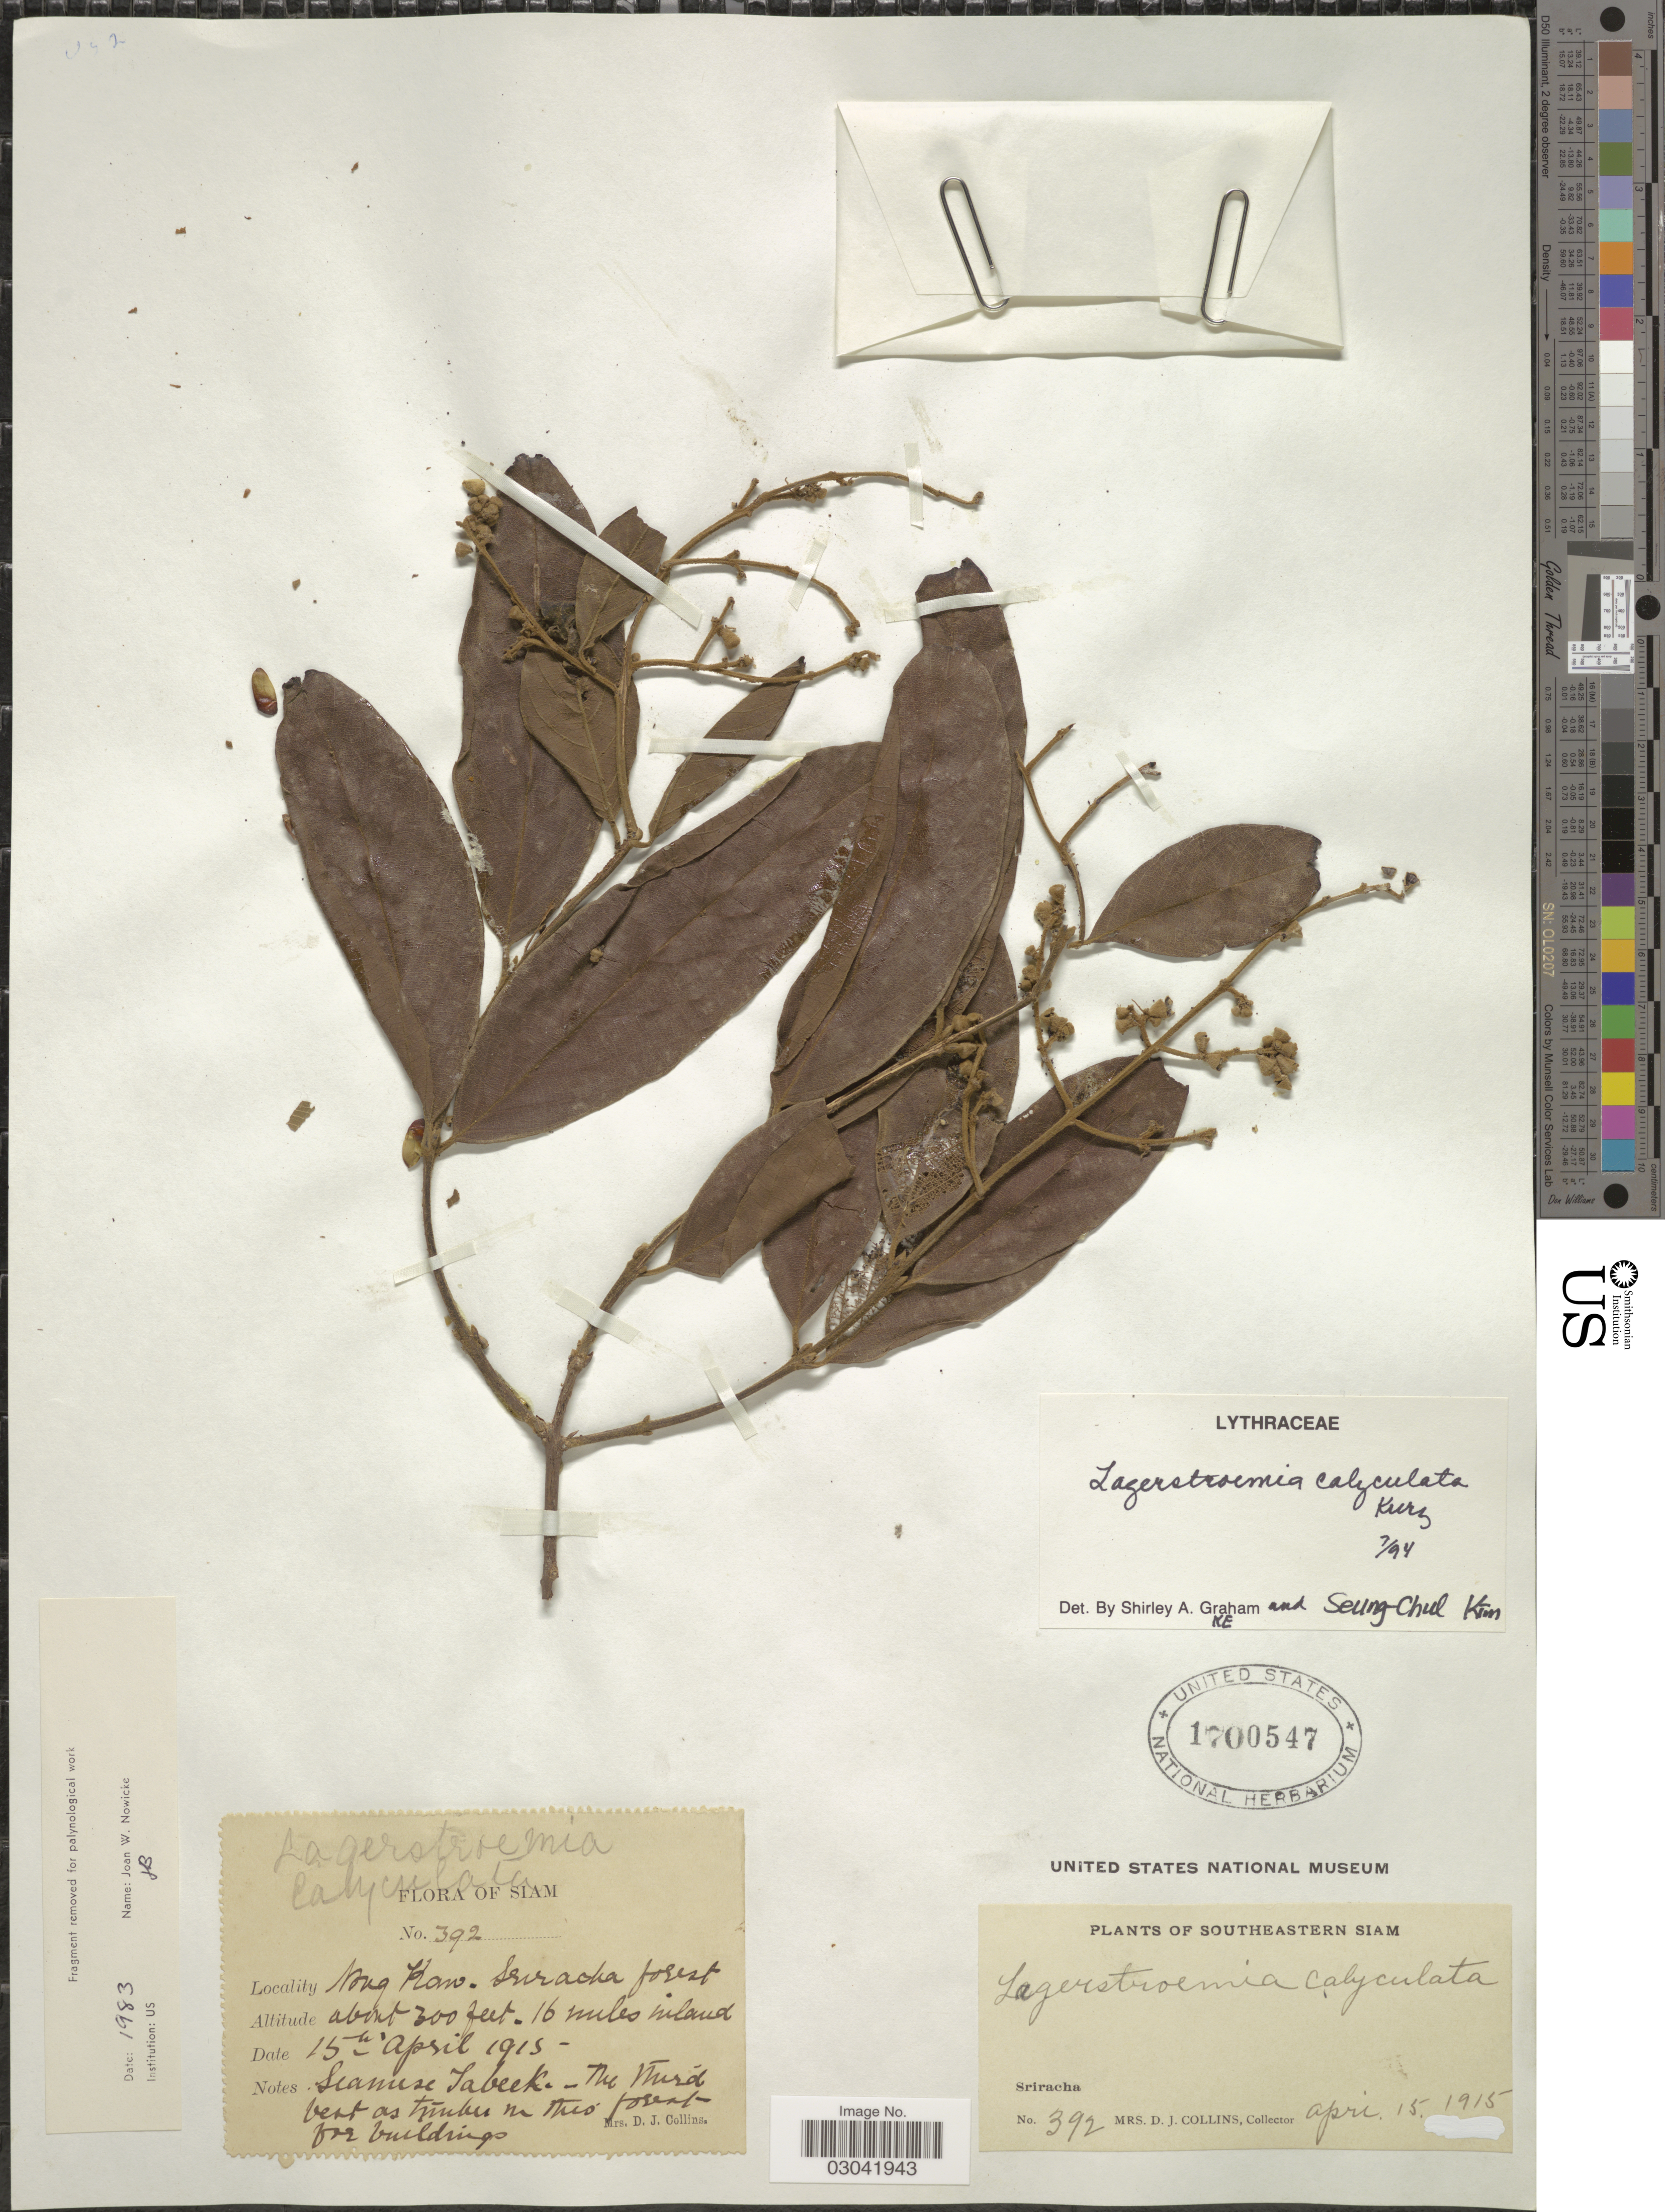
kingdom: Plantae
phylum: Tracheophyta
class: Magnoliopsida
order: Myrtales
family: Lythraceae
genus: Lagerstroemia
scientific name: Lagerstroemia calyculata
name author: Kurz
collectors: Mrs. D. J. Collins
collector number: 392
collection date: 1915-04-15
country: Thailand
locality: Southeastern Siam. Sriracha. Nong Kaw. Sriracha forest, 16 miles inland.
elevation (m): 91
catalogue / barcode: US 1700547